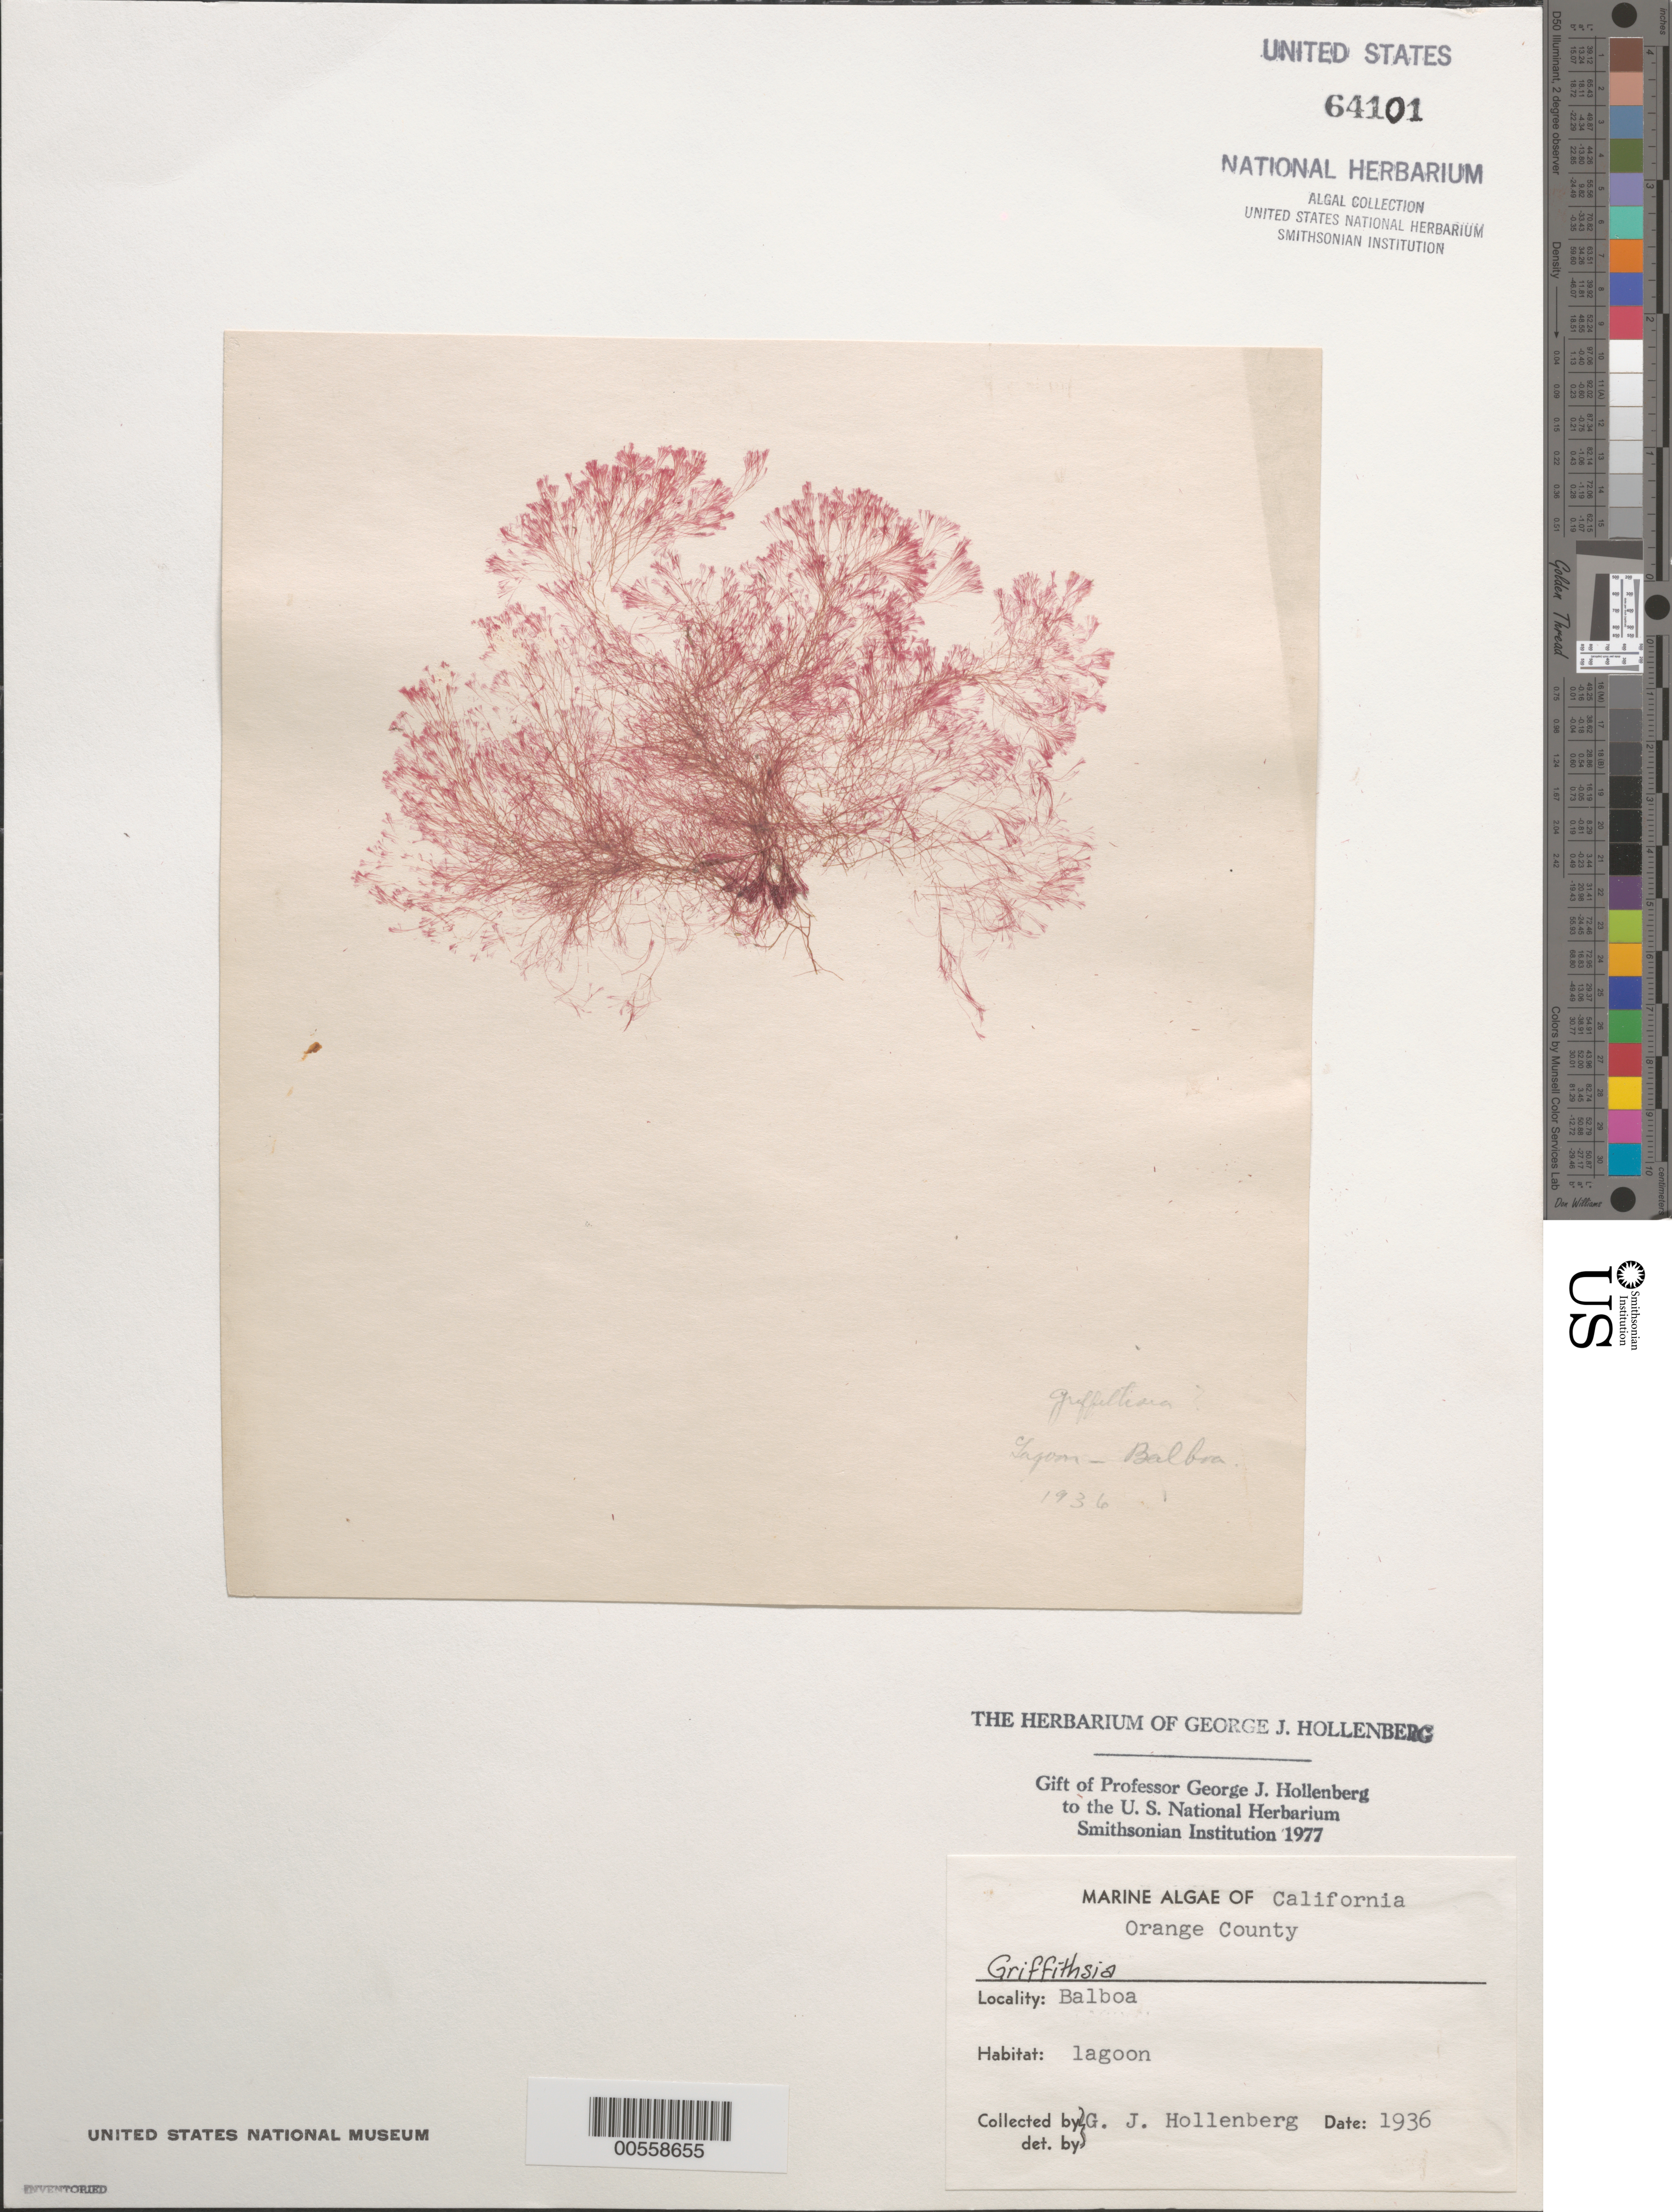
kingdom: Plantae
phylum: Rhodophyta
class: Florideophyceae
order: Ceramiales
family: Wrangeliaceae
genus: Griffithsia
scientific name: Griffithsia sp.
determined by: Hollenberg, George J.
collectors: G. Hollenberg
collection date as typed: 1936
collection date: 1936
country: United States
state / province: California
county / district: Orange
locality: Balboa Lagoon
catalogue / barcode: US 64101